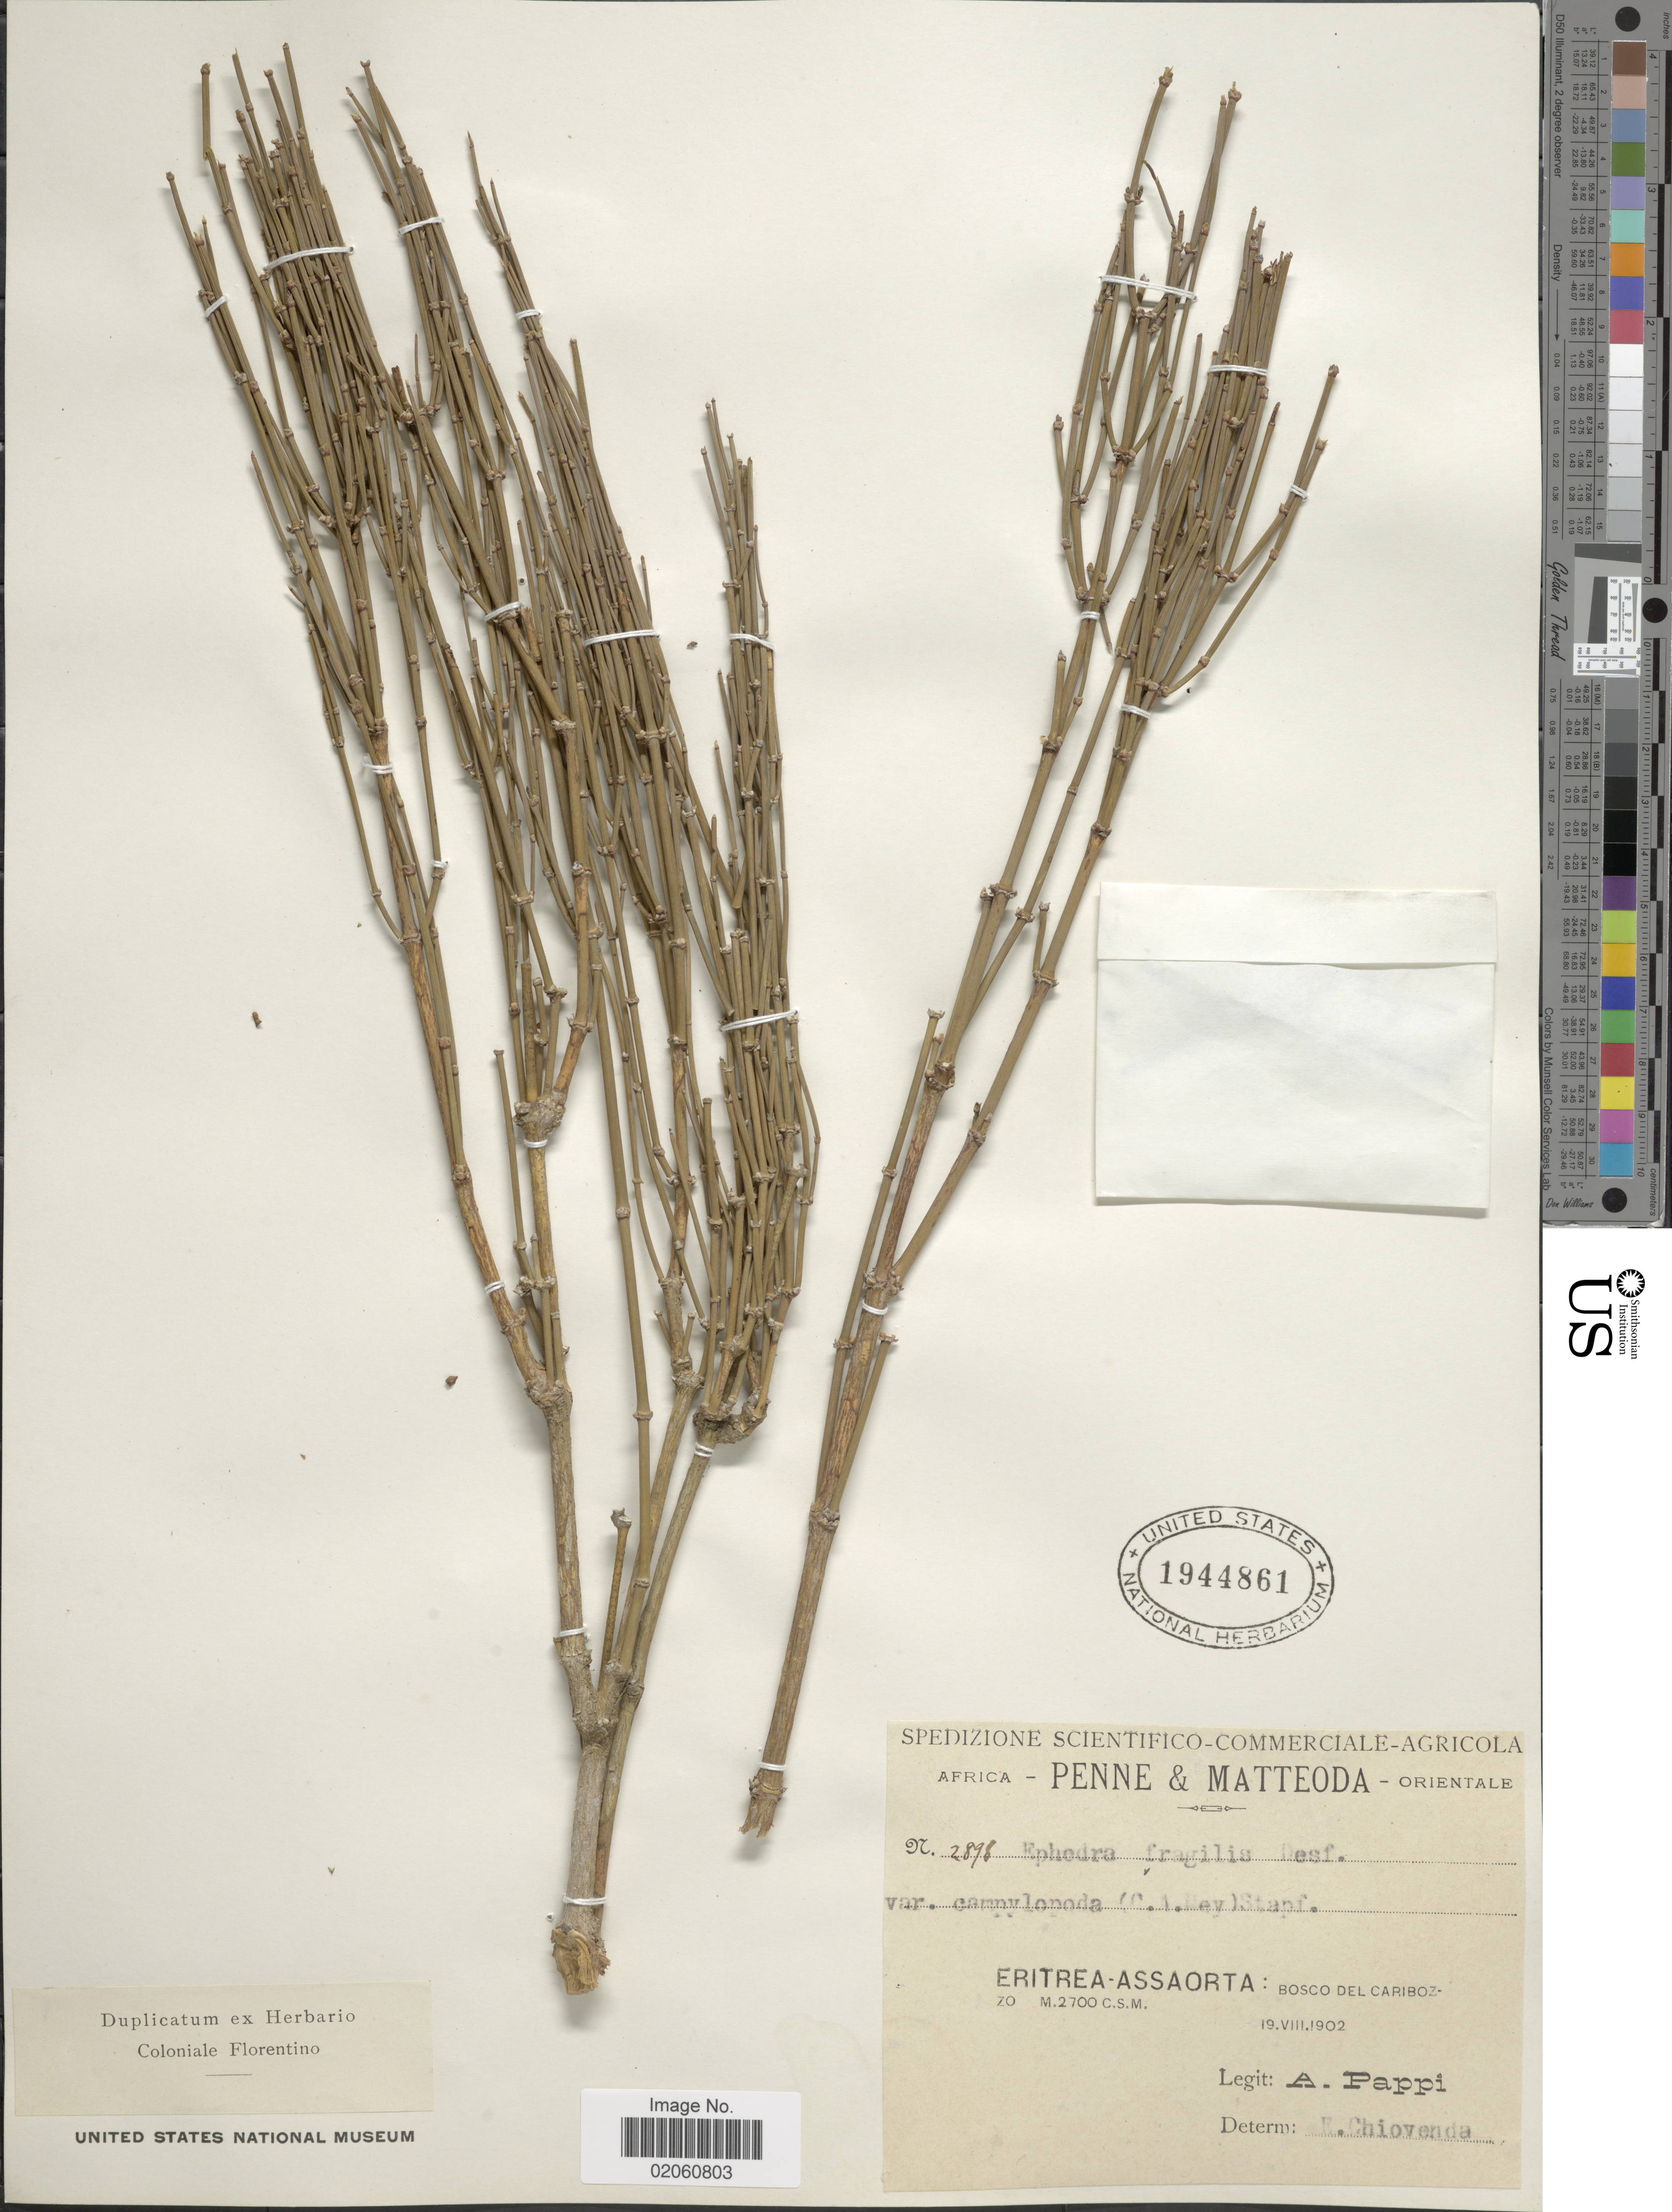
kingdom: Plantae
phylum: Tracheophyta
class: Gnetopsida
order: Ephedrales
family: Ephedraceae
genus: Ephedra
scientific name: Ephedra fragilis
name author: Desf.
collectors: A. Pappi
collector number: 2898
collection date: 1902-08-19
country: Eritrea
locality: Assaorta: Bosco del Caribozo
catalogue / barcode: US 1944861